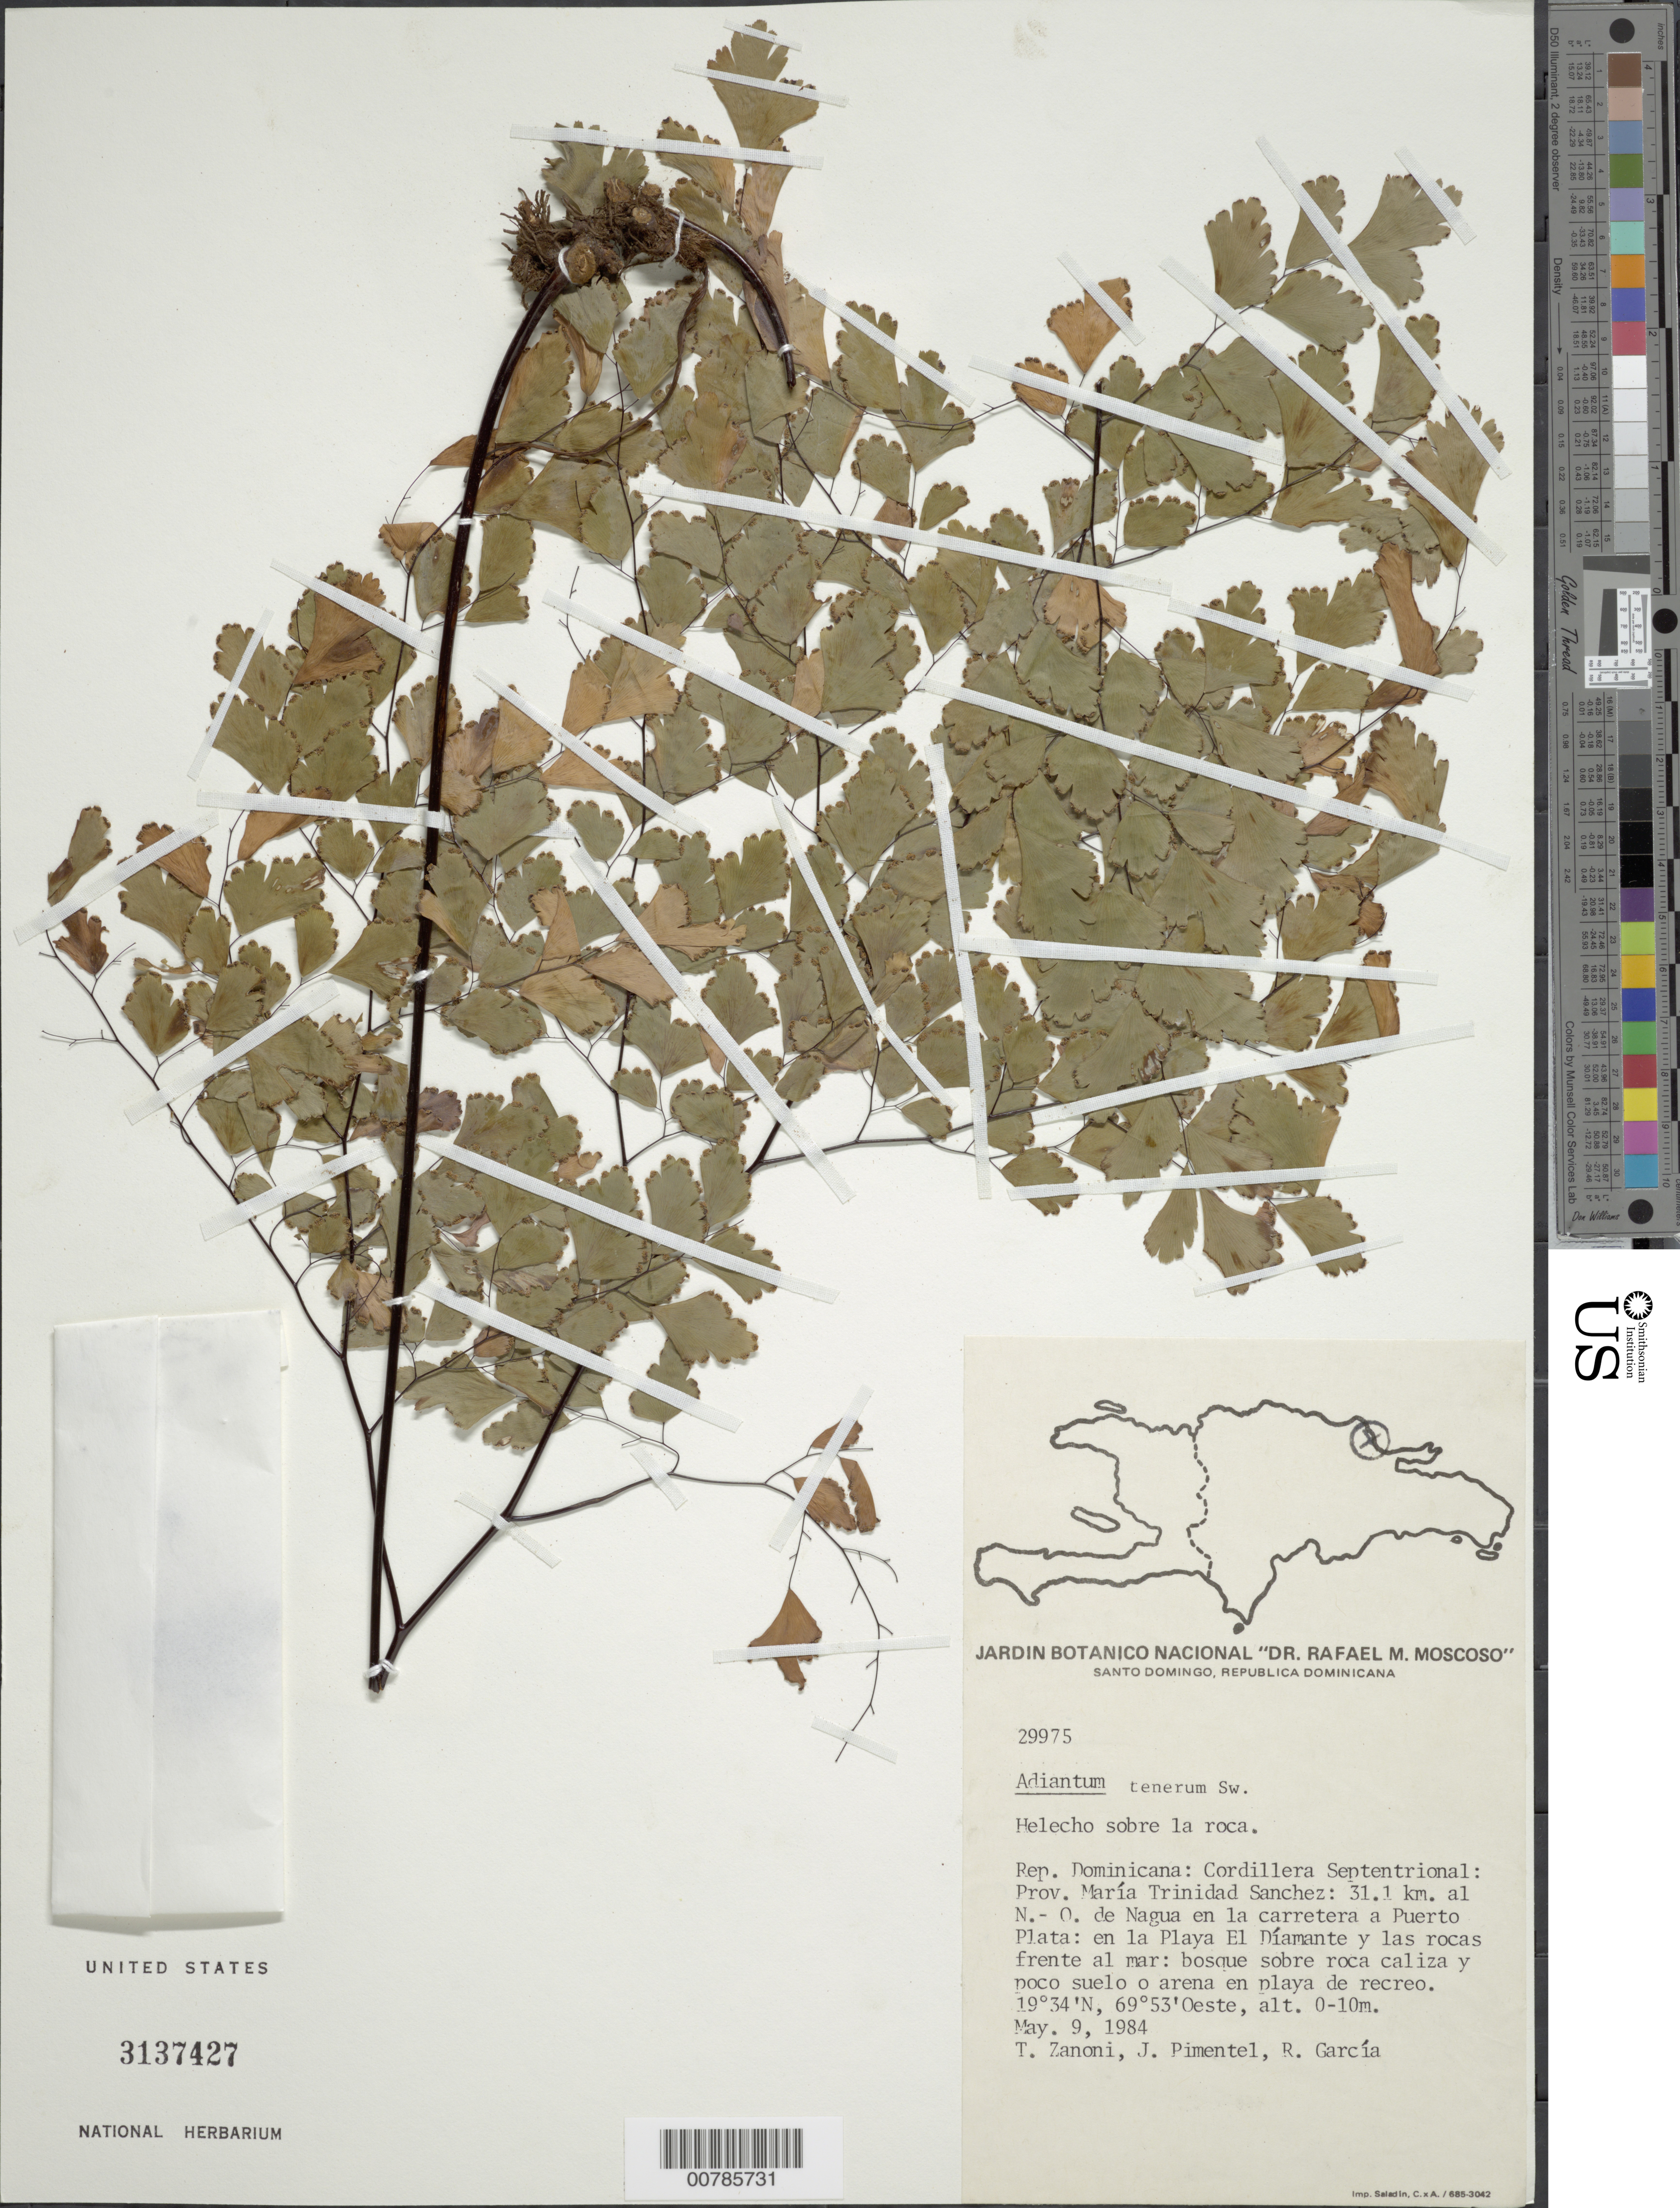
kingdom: Plantae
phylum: Tracheophyta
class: Polypodiopsida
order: Polypodiales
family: Pteridaceae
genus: Adiantum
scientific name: Adiantum sp.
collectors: T. A. Zanoni, J. Pimentel & R. G. García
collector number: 29975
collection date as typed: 09 May 1984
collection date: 1984-05-09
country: Dominican Republic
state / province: Maria Trinidad Sanchez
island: Hispaniola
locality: Cordillera Septentrional, 31.1 km NW de Nagua en la carretera a Puerto Plata, en la Playa El Díamante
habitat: En las rocas frente al mar; bosque sobre roca caliza y poco suelo o arena en playa de recreo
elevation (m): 0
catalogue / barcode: US 3137427